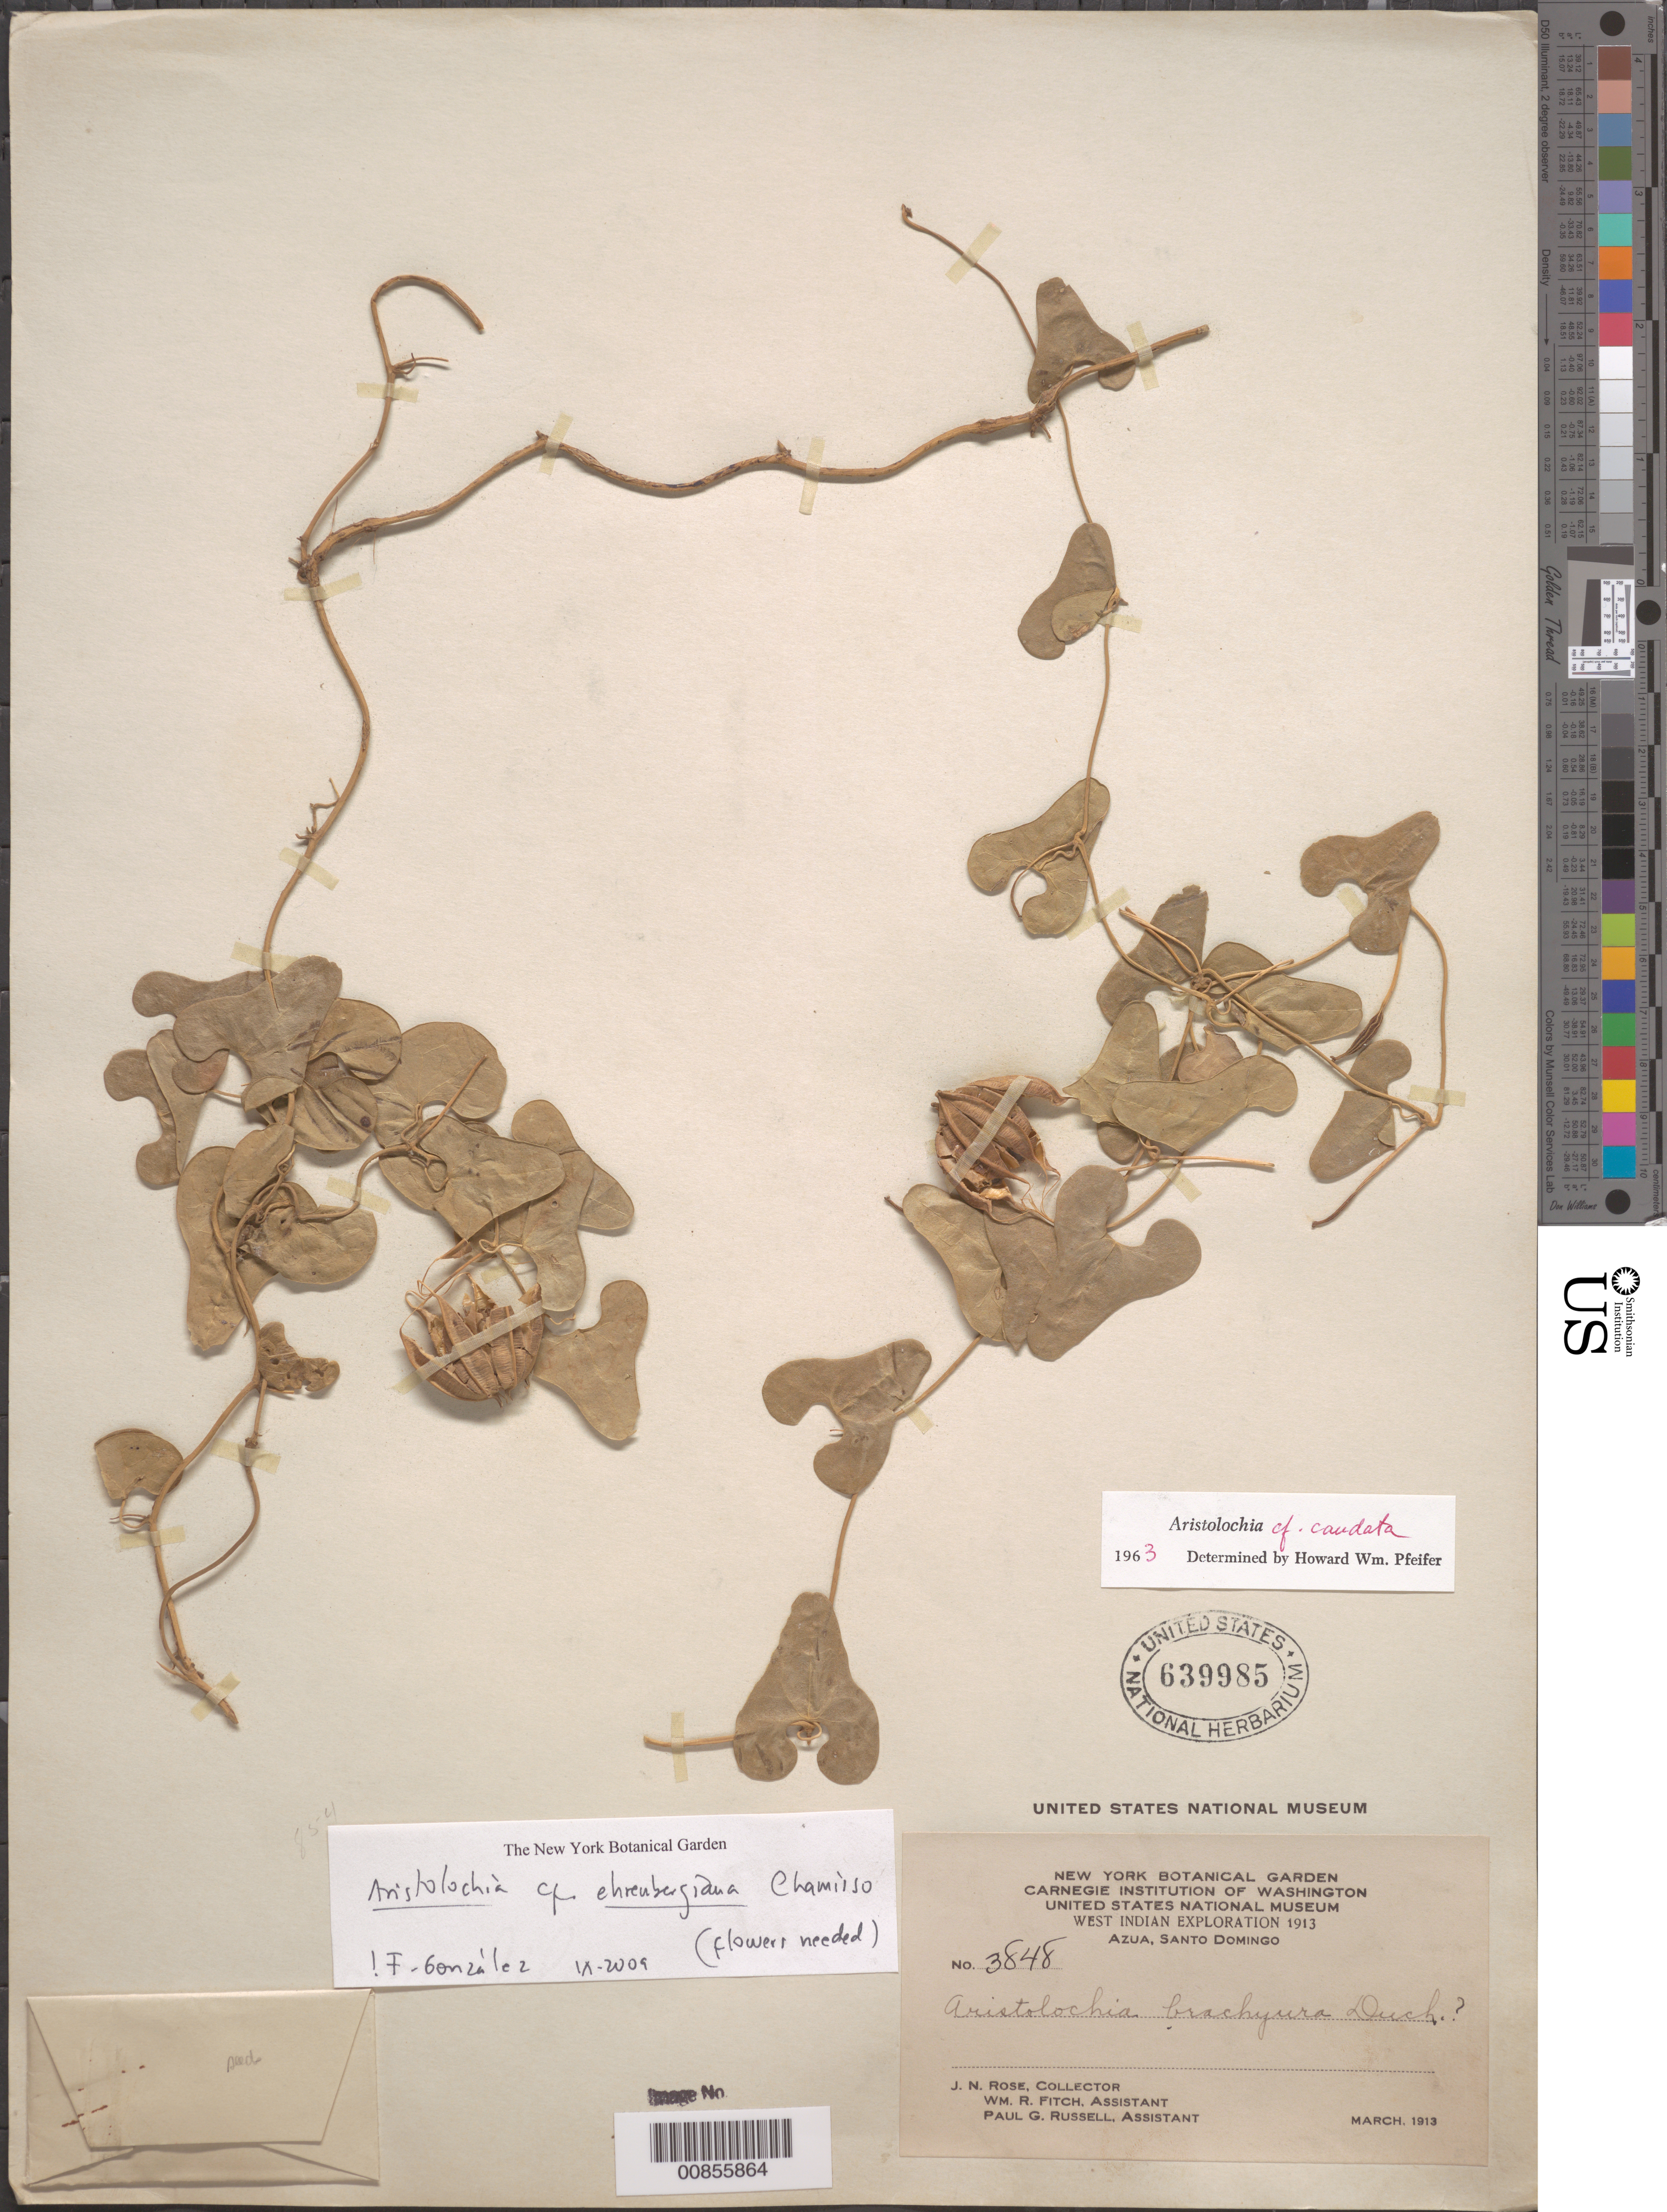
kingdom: Plantae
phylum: Tracheophyta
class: Magnoliopsida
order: Piperales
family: Aristolochiaceae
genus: Aristolochia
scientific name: Aristolochia caudata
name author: Jacq.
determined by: Pfeifer, H. W.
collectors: J. N. Rose, W. R. Fitch & P. G. Russell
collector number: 3848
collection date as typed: Mar 1913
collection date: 1913-03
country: Dominican Republic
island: Hispaniola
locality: Azua, Santo Domingo.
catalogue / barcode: US 639985